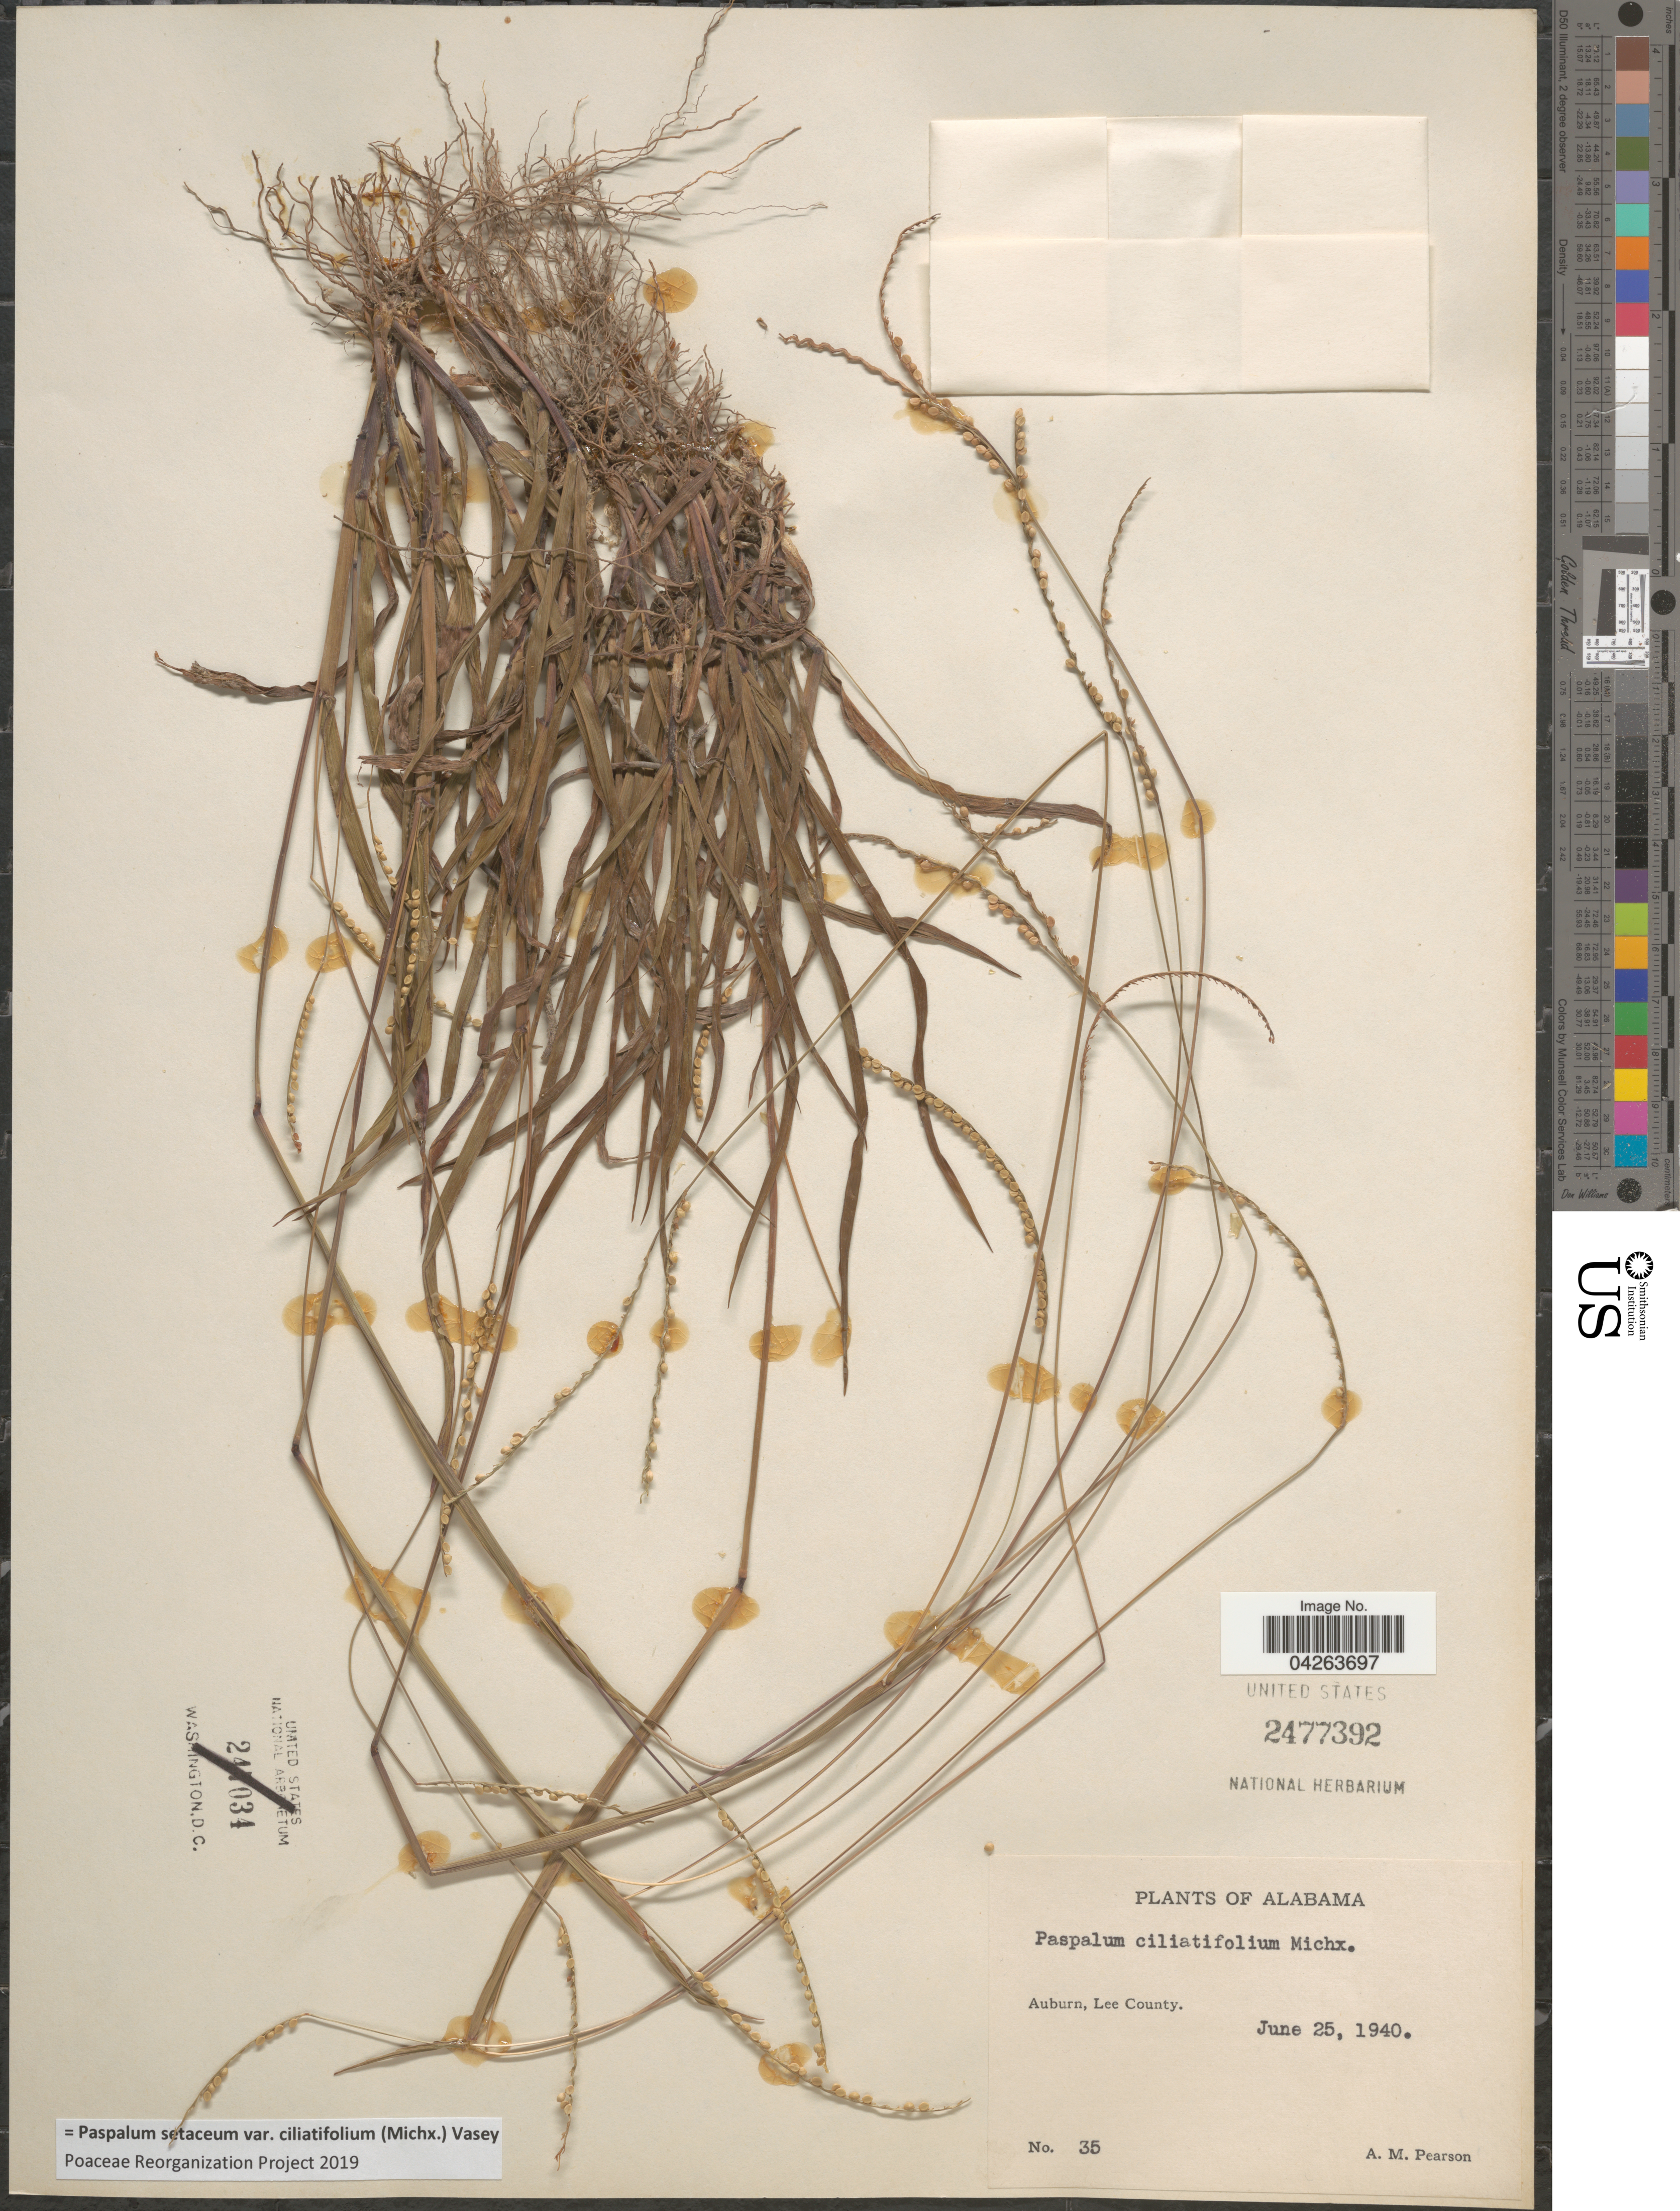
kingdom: Plantae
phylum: Tracheophyta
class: Liliopsida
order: Poales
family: Poaceae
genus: Paspalum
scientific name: Paspalum setaceum var. ciliatifolium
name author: (Michx.) Vasey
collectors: A. Pearson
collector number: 35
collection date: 1940-06-25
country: United States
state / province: Alabama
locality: Auburn, Lee County.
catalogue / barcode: US 2477392